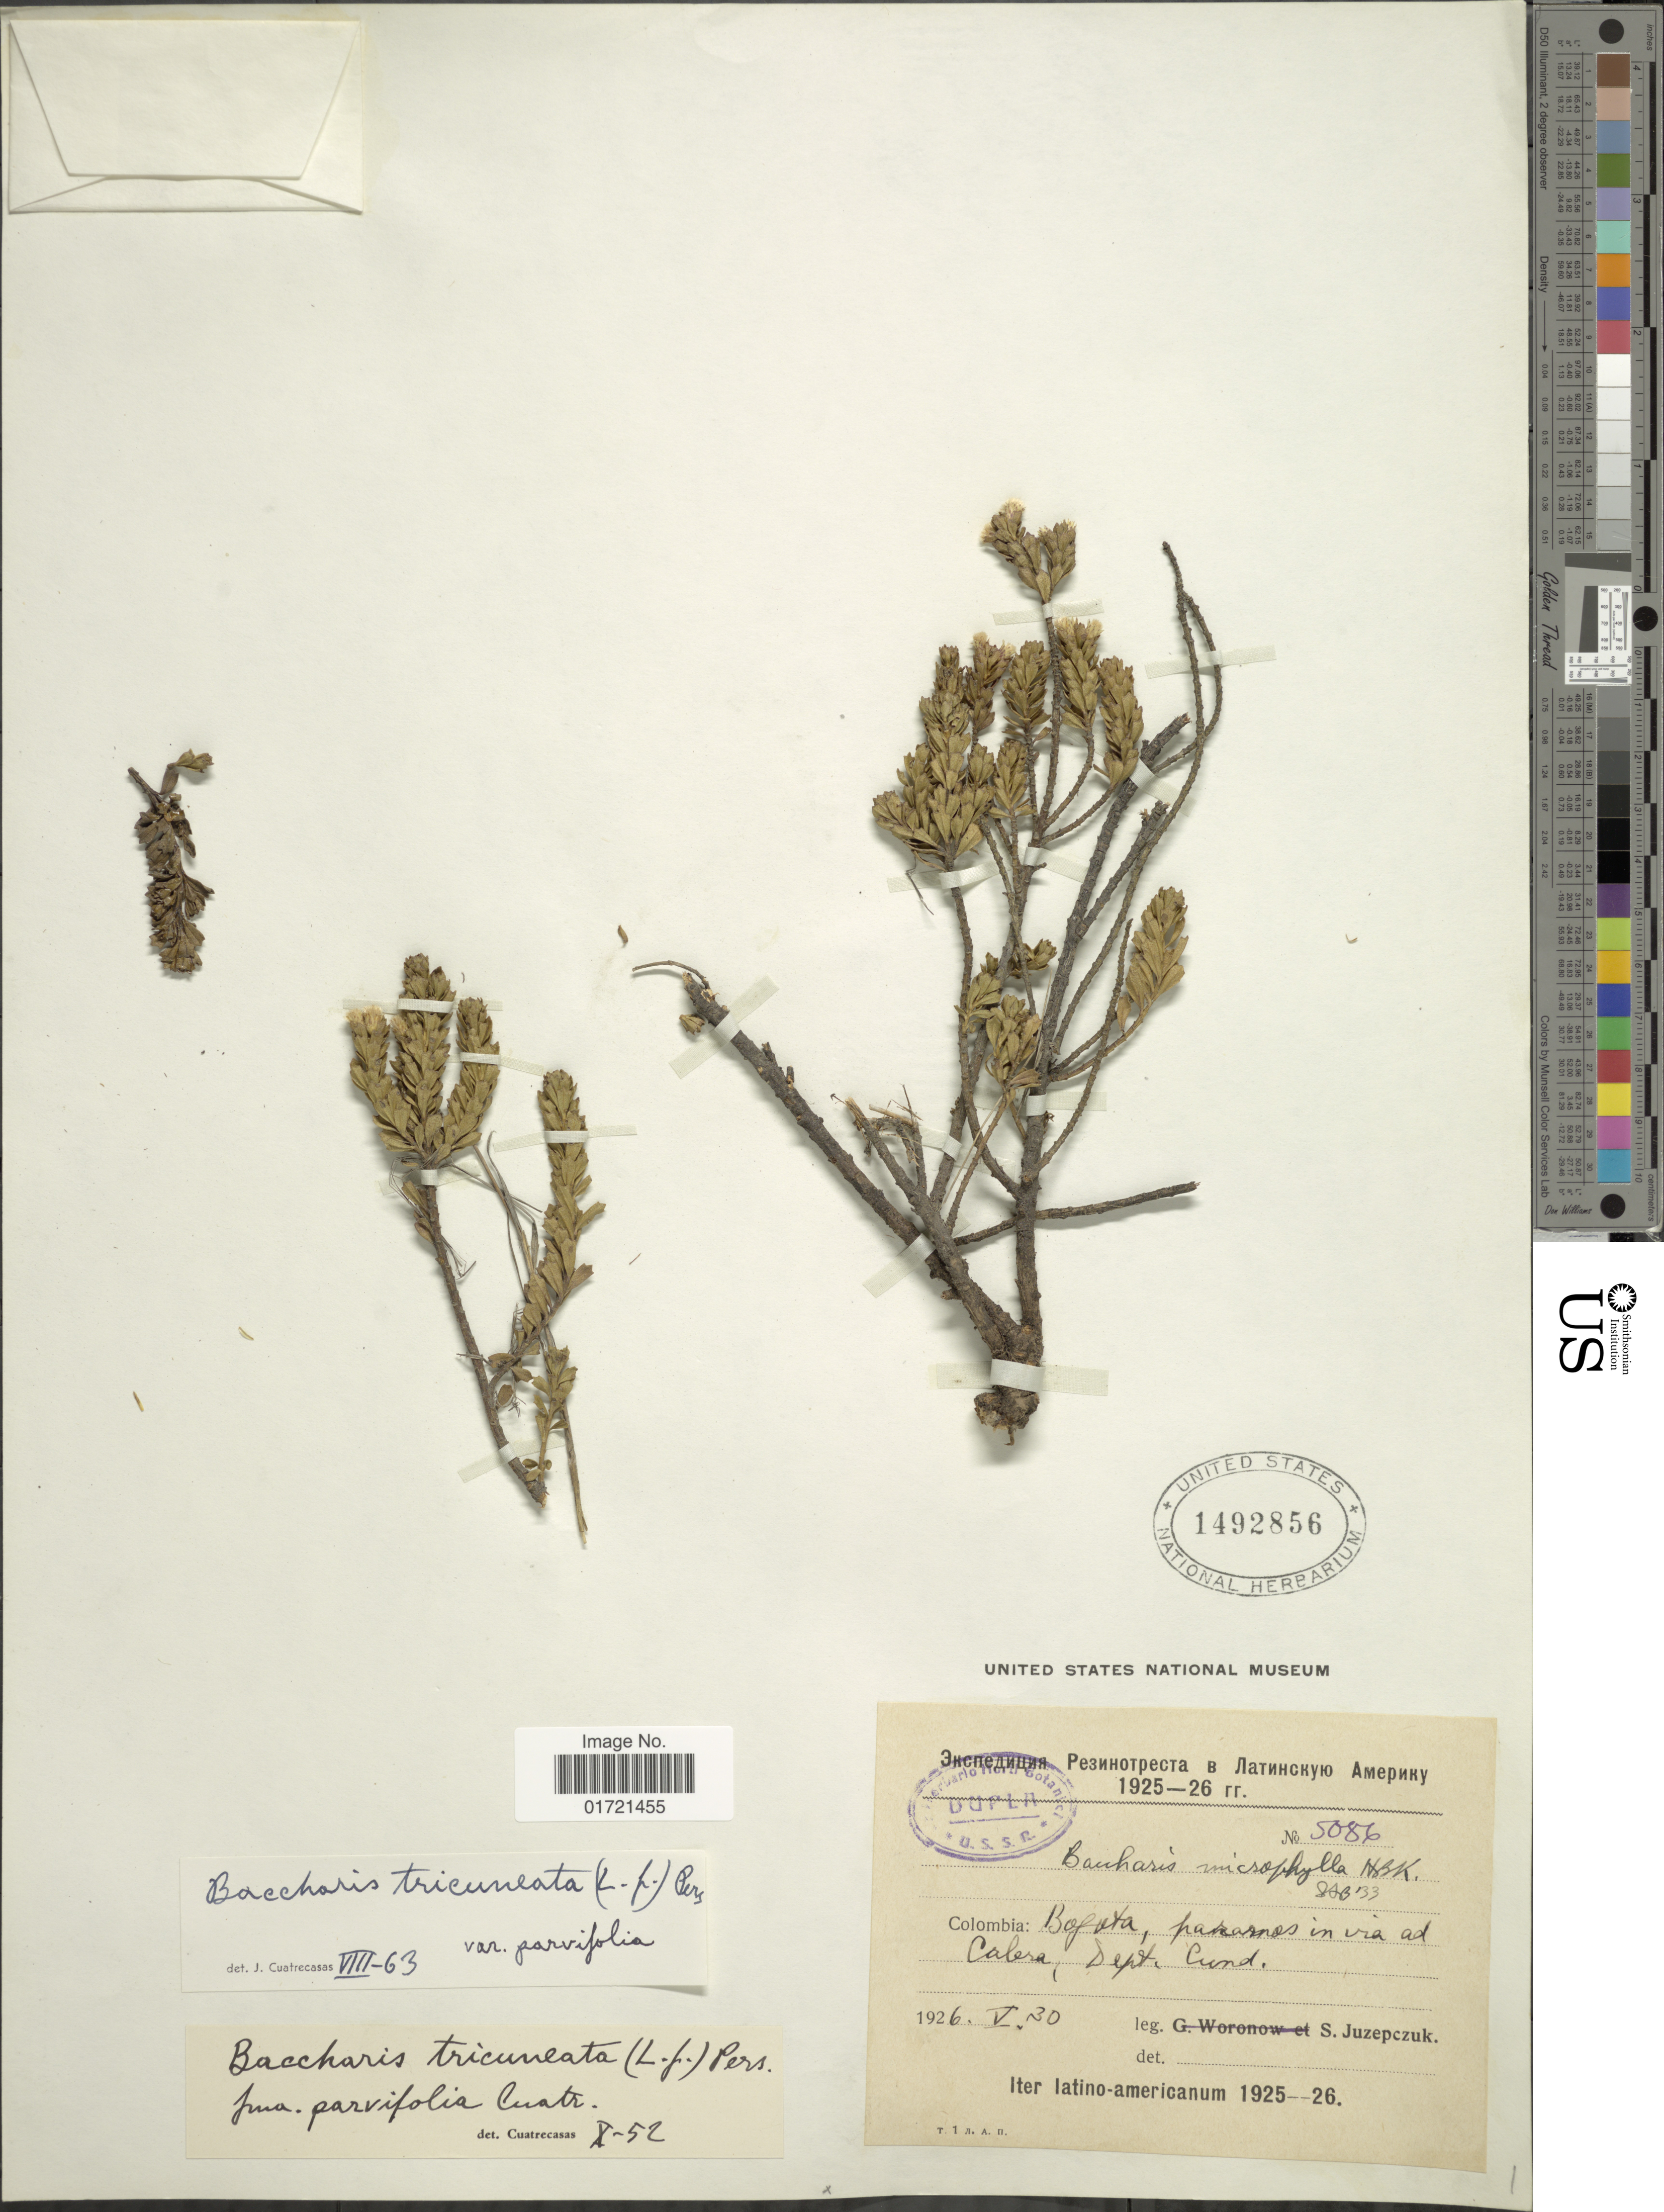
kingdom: Plantae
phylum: Tracheophyta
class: Magnoliopsida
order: Asterales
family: Asteraceae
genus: Baccharis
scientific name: Baccharis tricuneata var. parvifolia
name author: Cuatrec.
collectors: S. V. Juzepczuk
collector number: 5086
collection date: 1926-05-30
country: Colombia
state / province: Cundinamarca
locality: Bogota, paranos in via ad Cabera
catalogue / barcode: US 1492856